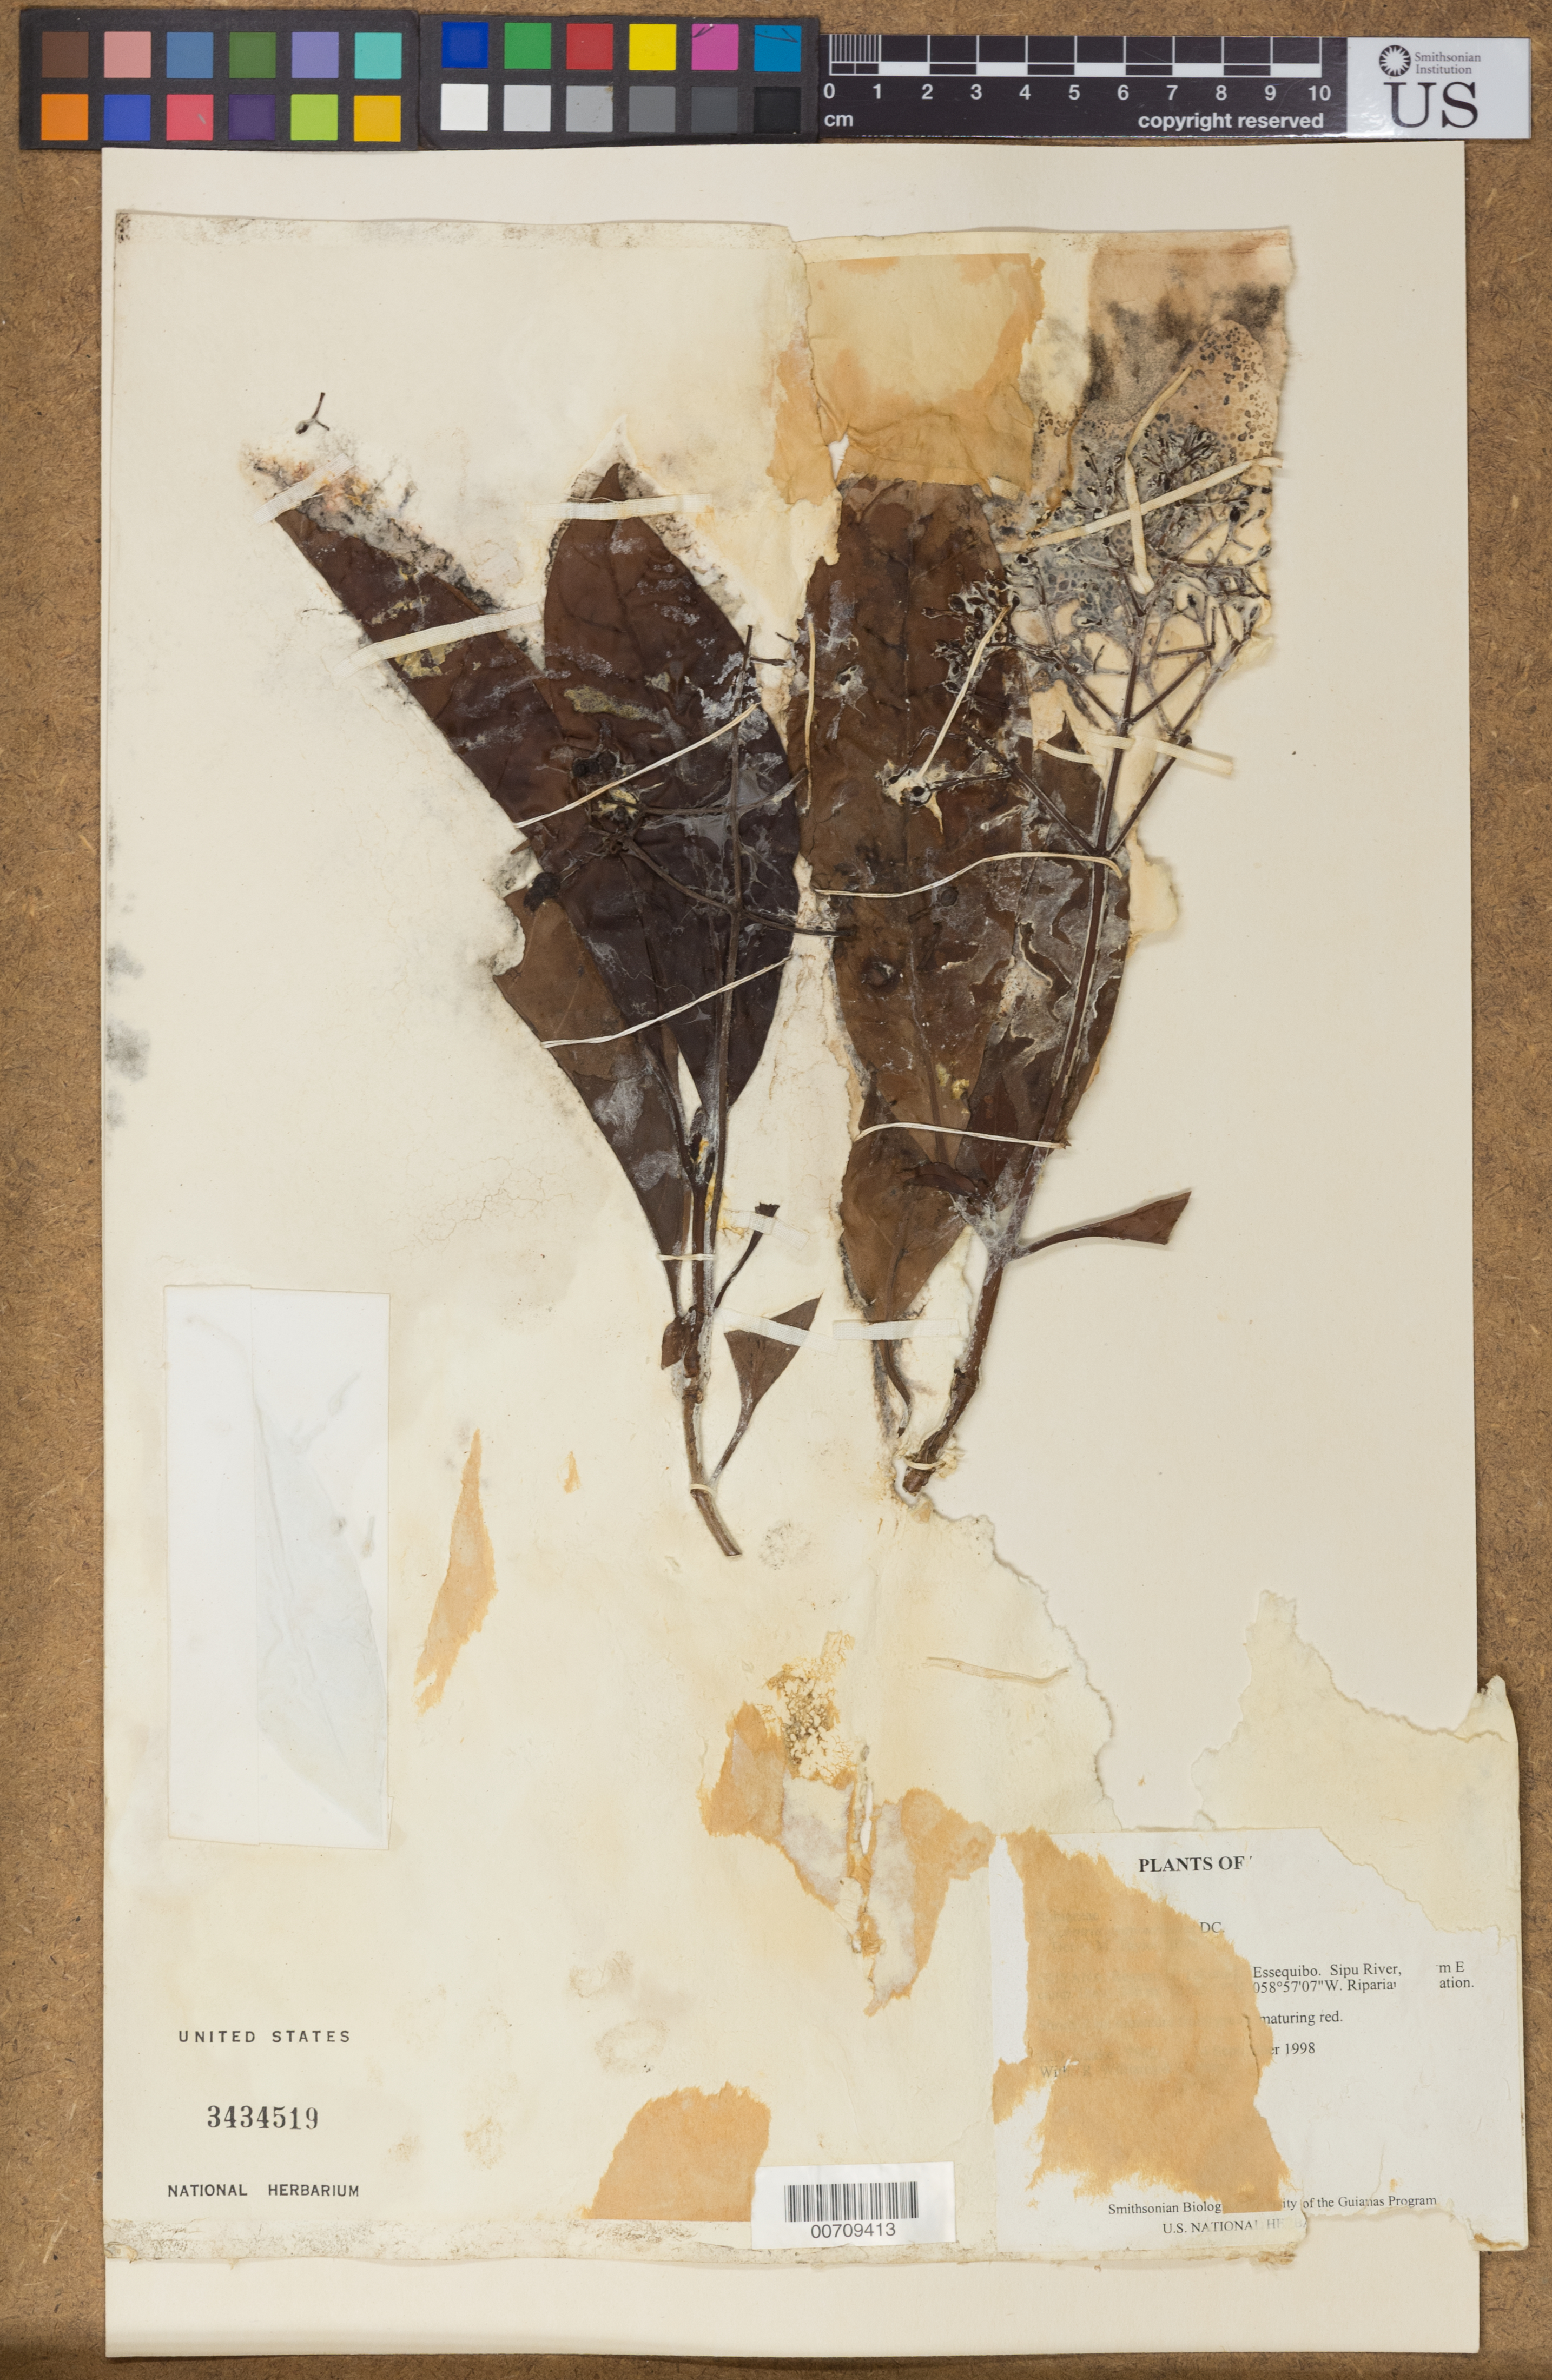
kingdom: Plantae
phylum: Tracheophyta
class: Magnoliopsida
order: Gentianales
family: Rubiaceae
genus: Psychotria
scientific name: Psychotria mapourioides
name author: DC.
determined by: Taylor, Charlotte M.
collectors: H. D. Clarke, R. Williams & C. Perry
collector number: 7862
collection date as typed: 14 September 1998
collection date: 1998-09-14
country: Guyana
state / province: U. Takutu-U. Essequibo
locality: Sipu River, 5-7 km E of camp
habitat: Riparian vegetation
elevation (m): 240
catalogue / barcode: US 3434519